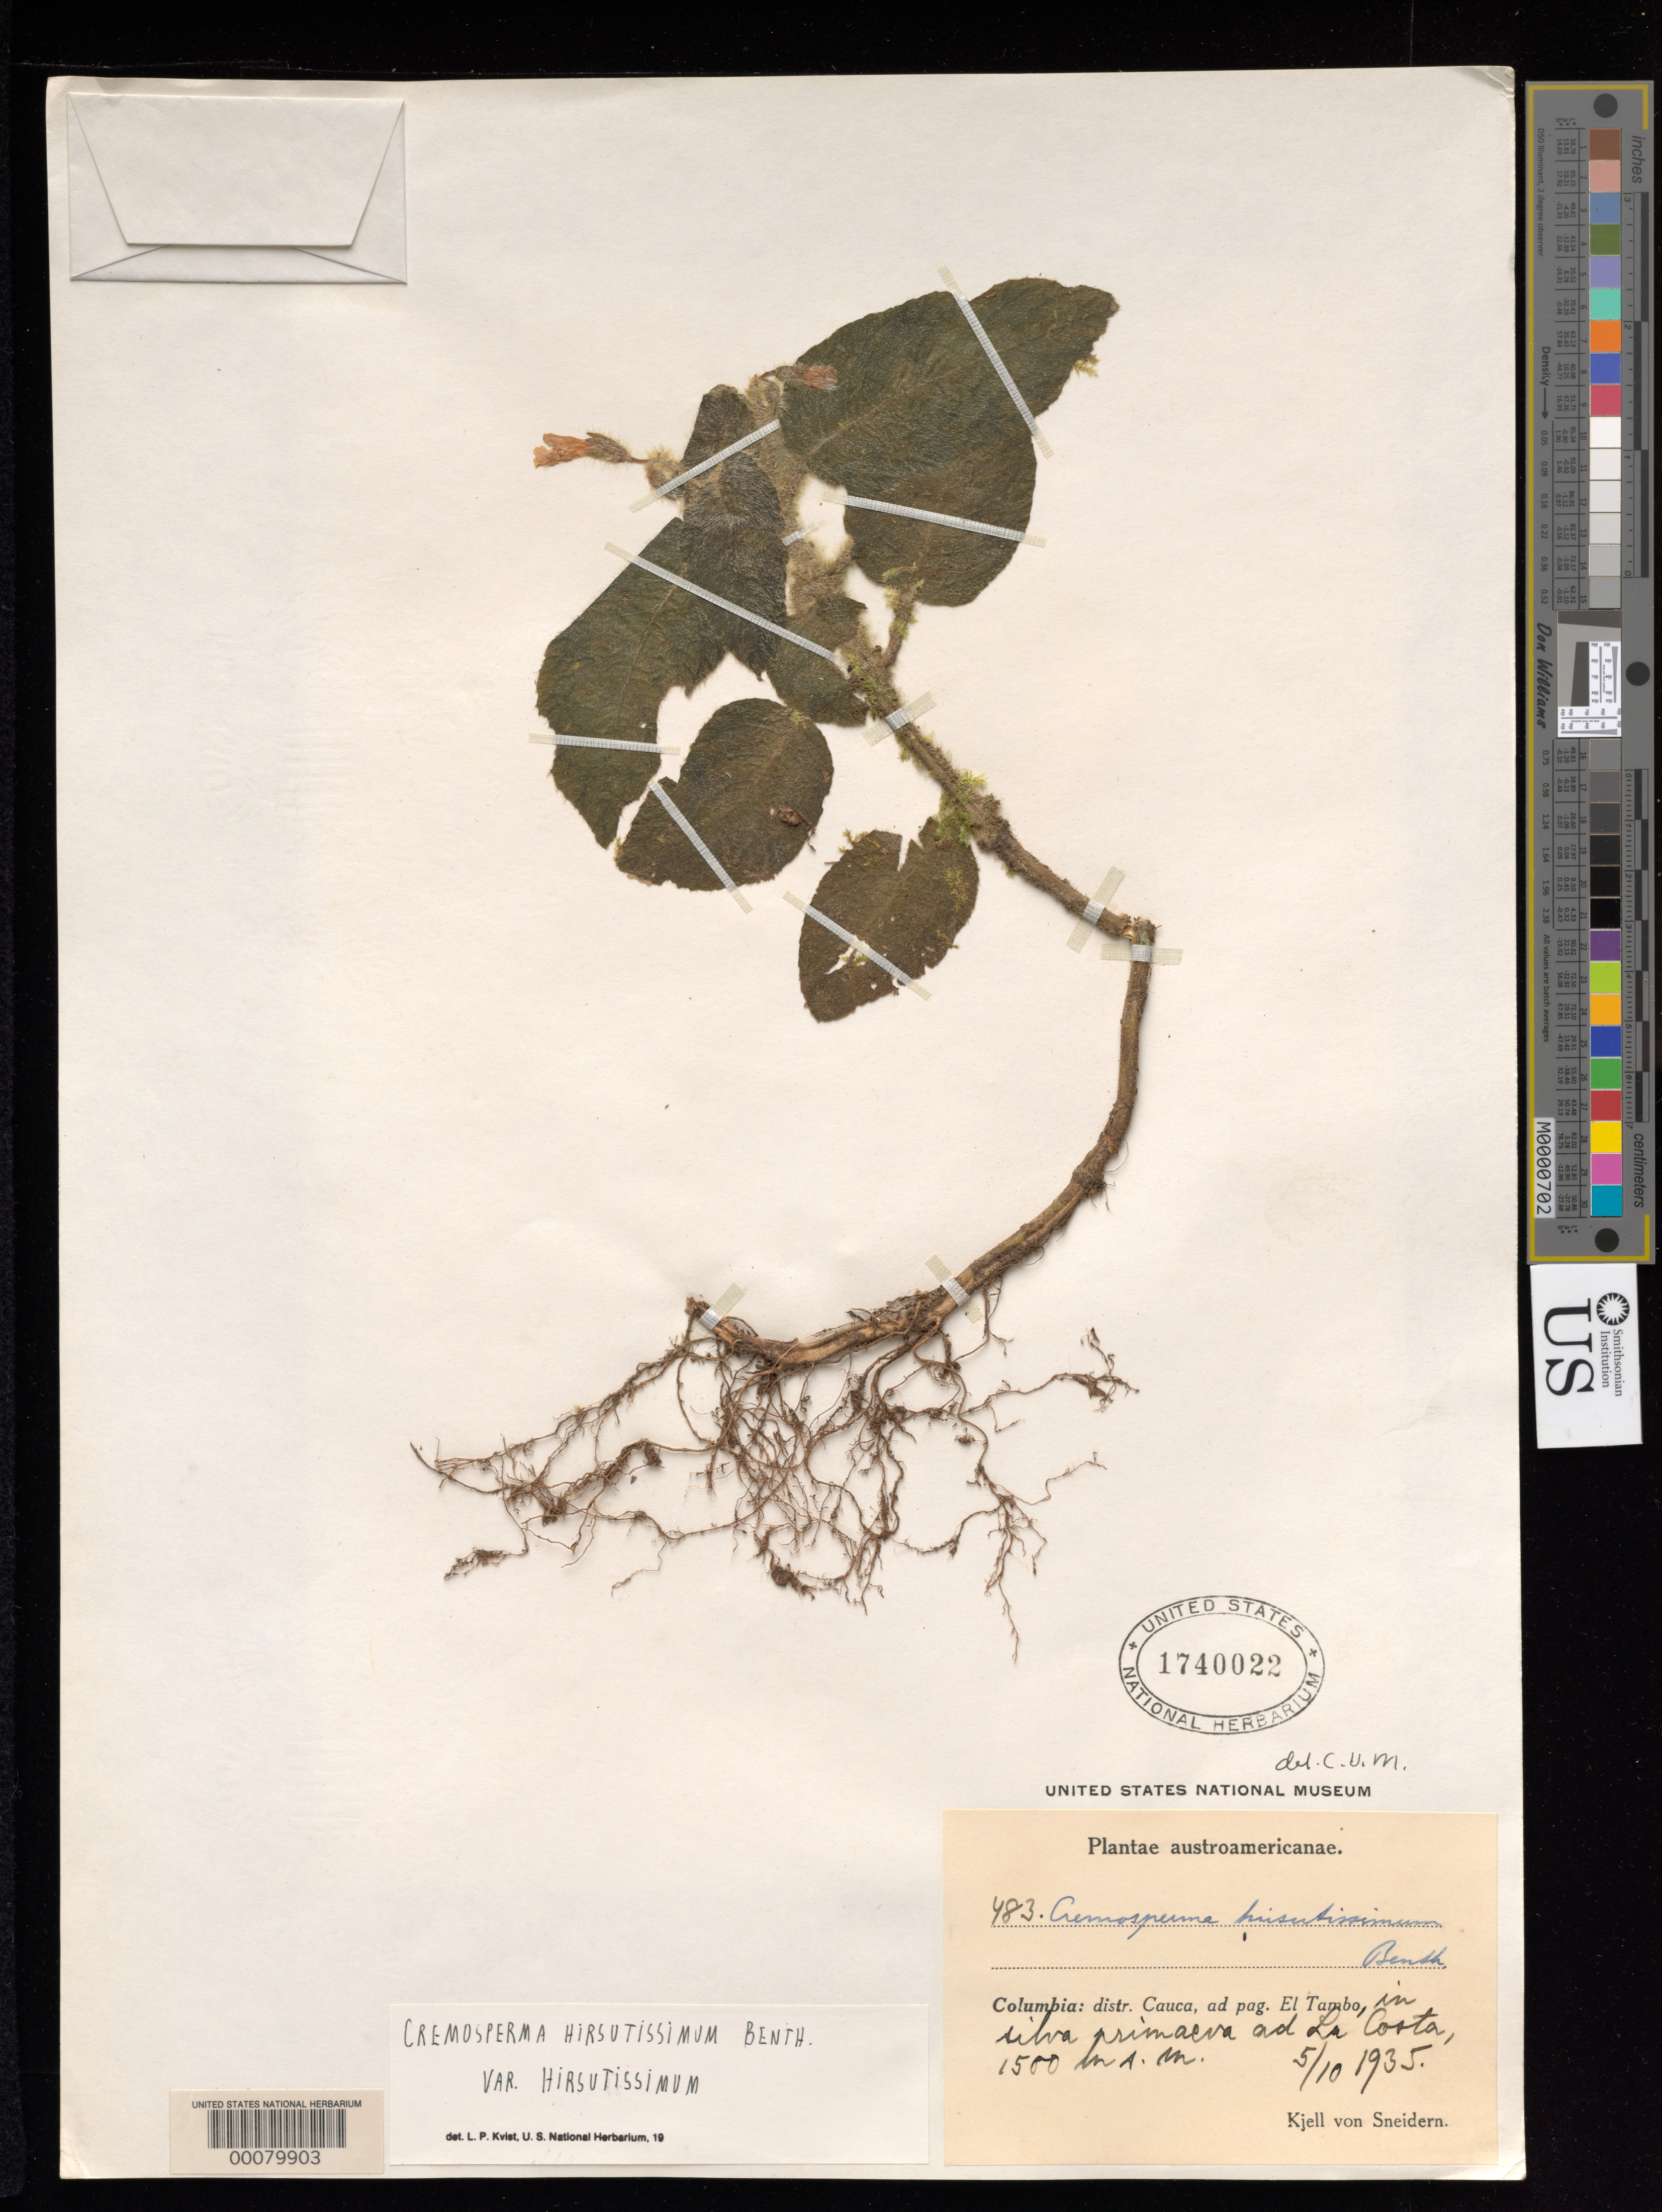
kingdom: Plantae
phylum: Tracheophyta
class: Magnoliopsida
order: Lamiales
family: Gesneriaceae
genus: Cremosperma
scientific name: Cremosperma hirsutissimum var. hirsutissimum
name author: Benth.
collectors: K. von Sneidern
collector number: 483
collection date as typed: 1935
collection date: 1935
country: Colombia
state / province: Cauca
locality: El Tambo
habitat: In primary forest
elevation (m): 1500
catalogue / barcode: US 1740022